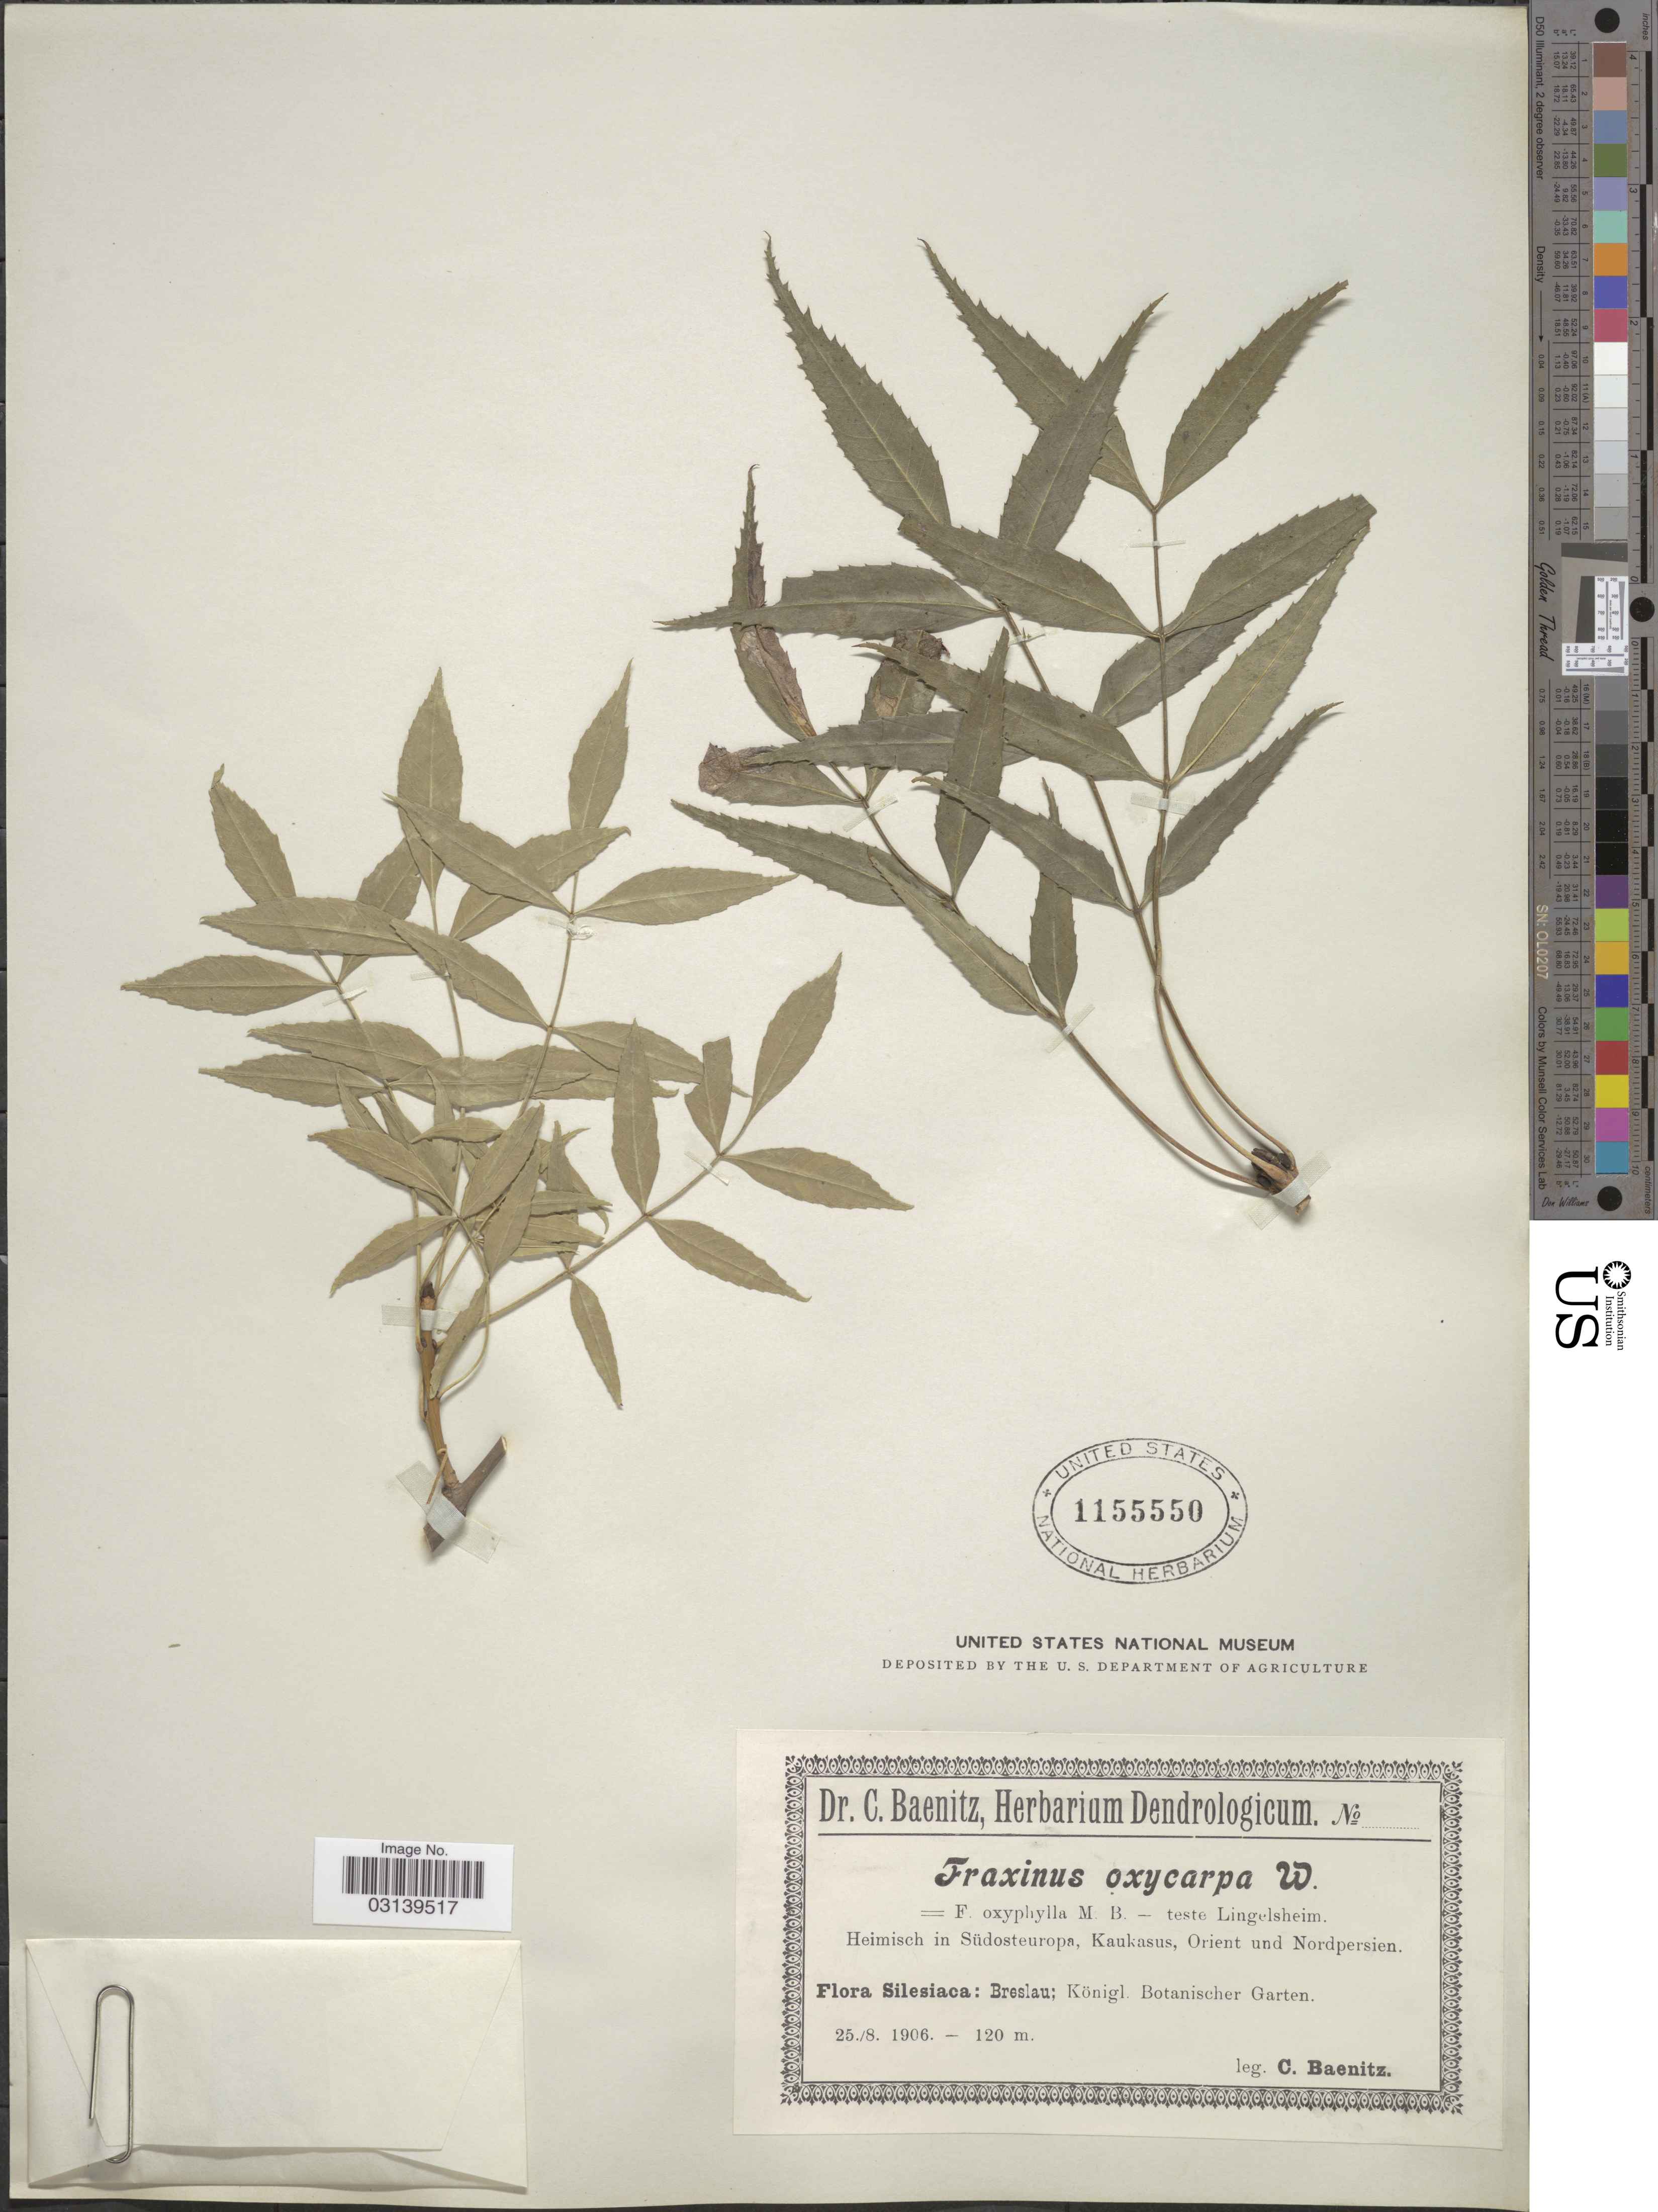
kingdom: Plantae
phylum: Tracheophyta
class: Magnoliopsida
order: Lamiales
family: Oleaceae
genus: Fraxinus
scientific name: Fraxinus oxycarpa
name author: Willd.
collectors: C. G. Baenitz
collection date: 1906-08-25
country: Poland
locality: Silesiaca: Breslau; Königl. Botanischer Garten.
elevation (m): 120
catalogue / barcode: US 1155550